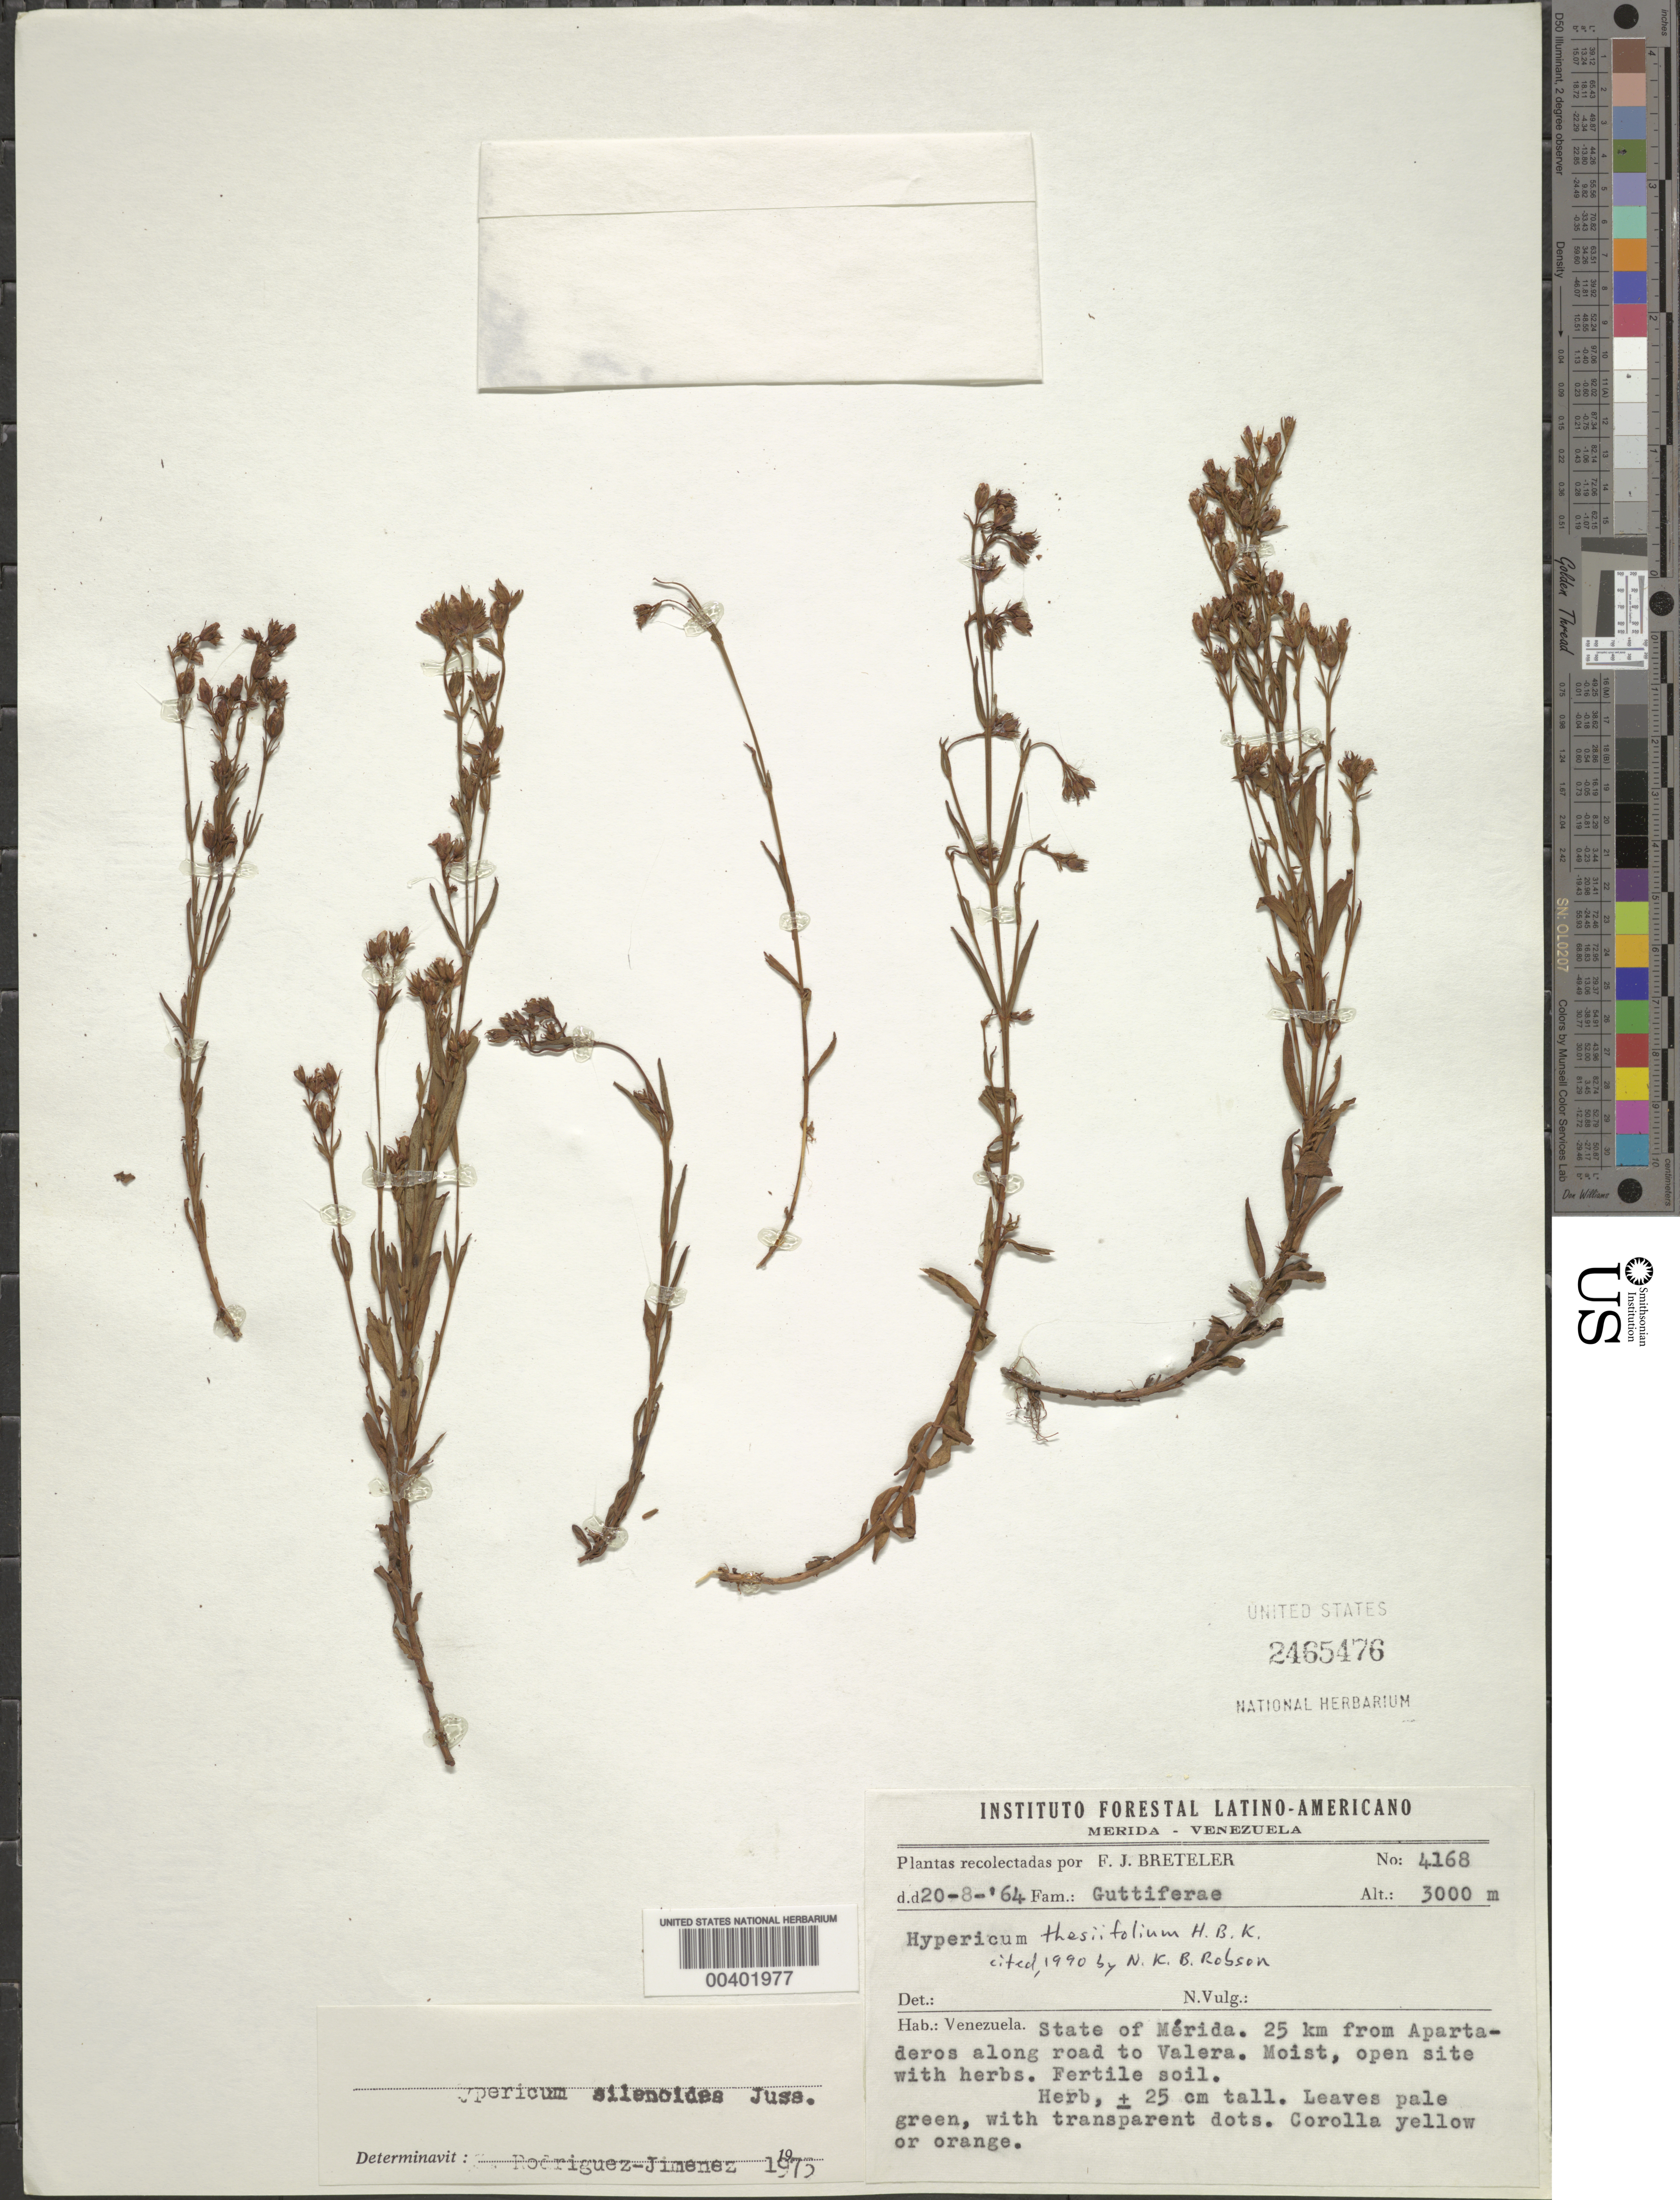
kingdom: Plantae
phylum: Tracheophyta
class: Magnoliopsida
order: Malpighiales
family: Hypericaceae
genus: Hypericum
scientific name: Hypericum thesiifolium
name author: Kunth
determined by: Robson, Norman K. B.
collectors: F. J. Breteler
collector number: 4168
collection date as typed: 20 Aug 1964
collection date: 1964-08-20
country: Venezuela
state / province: Mérida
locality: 25 km. from Apartaderos along road to Valera.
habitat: Moist, open site with herbs. Fertile soil.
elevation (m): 3000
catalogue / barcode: US 2465476